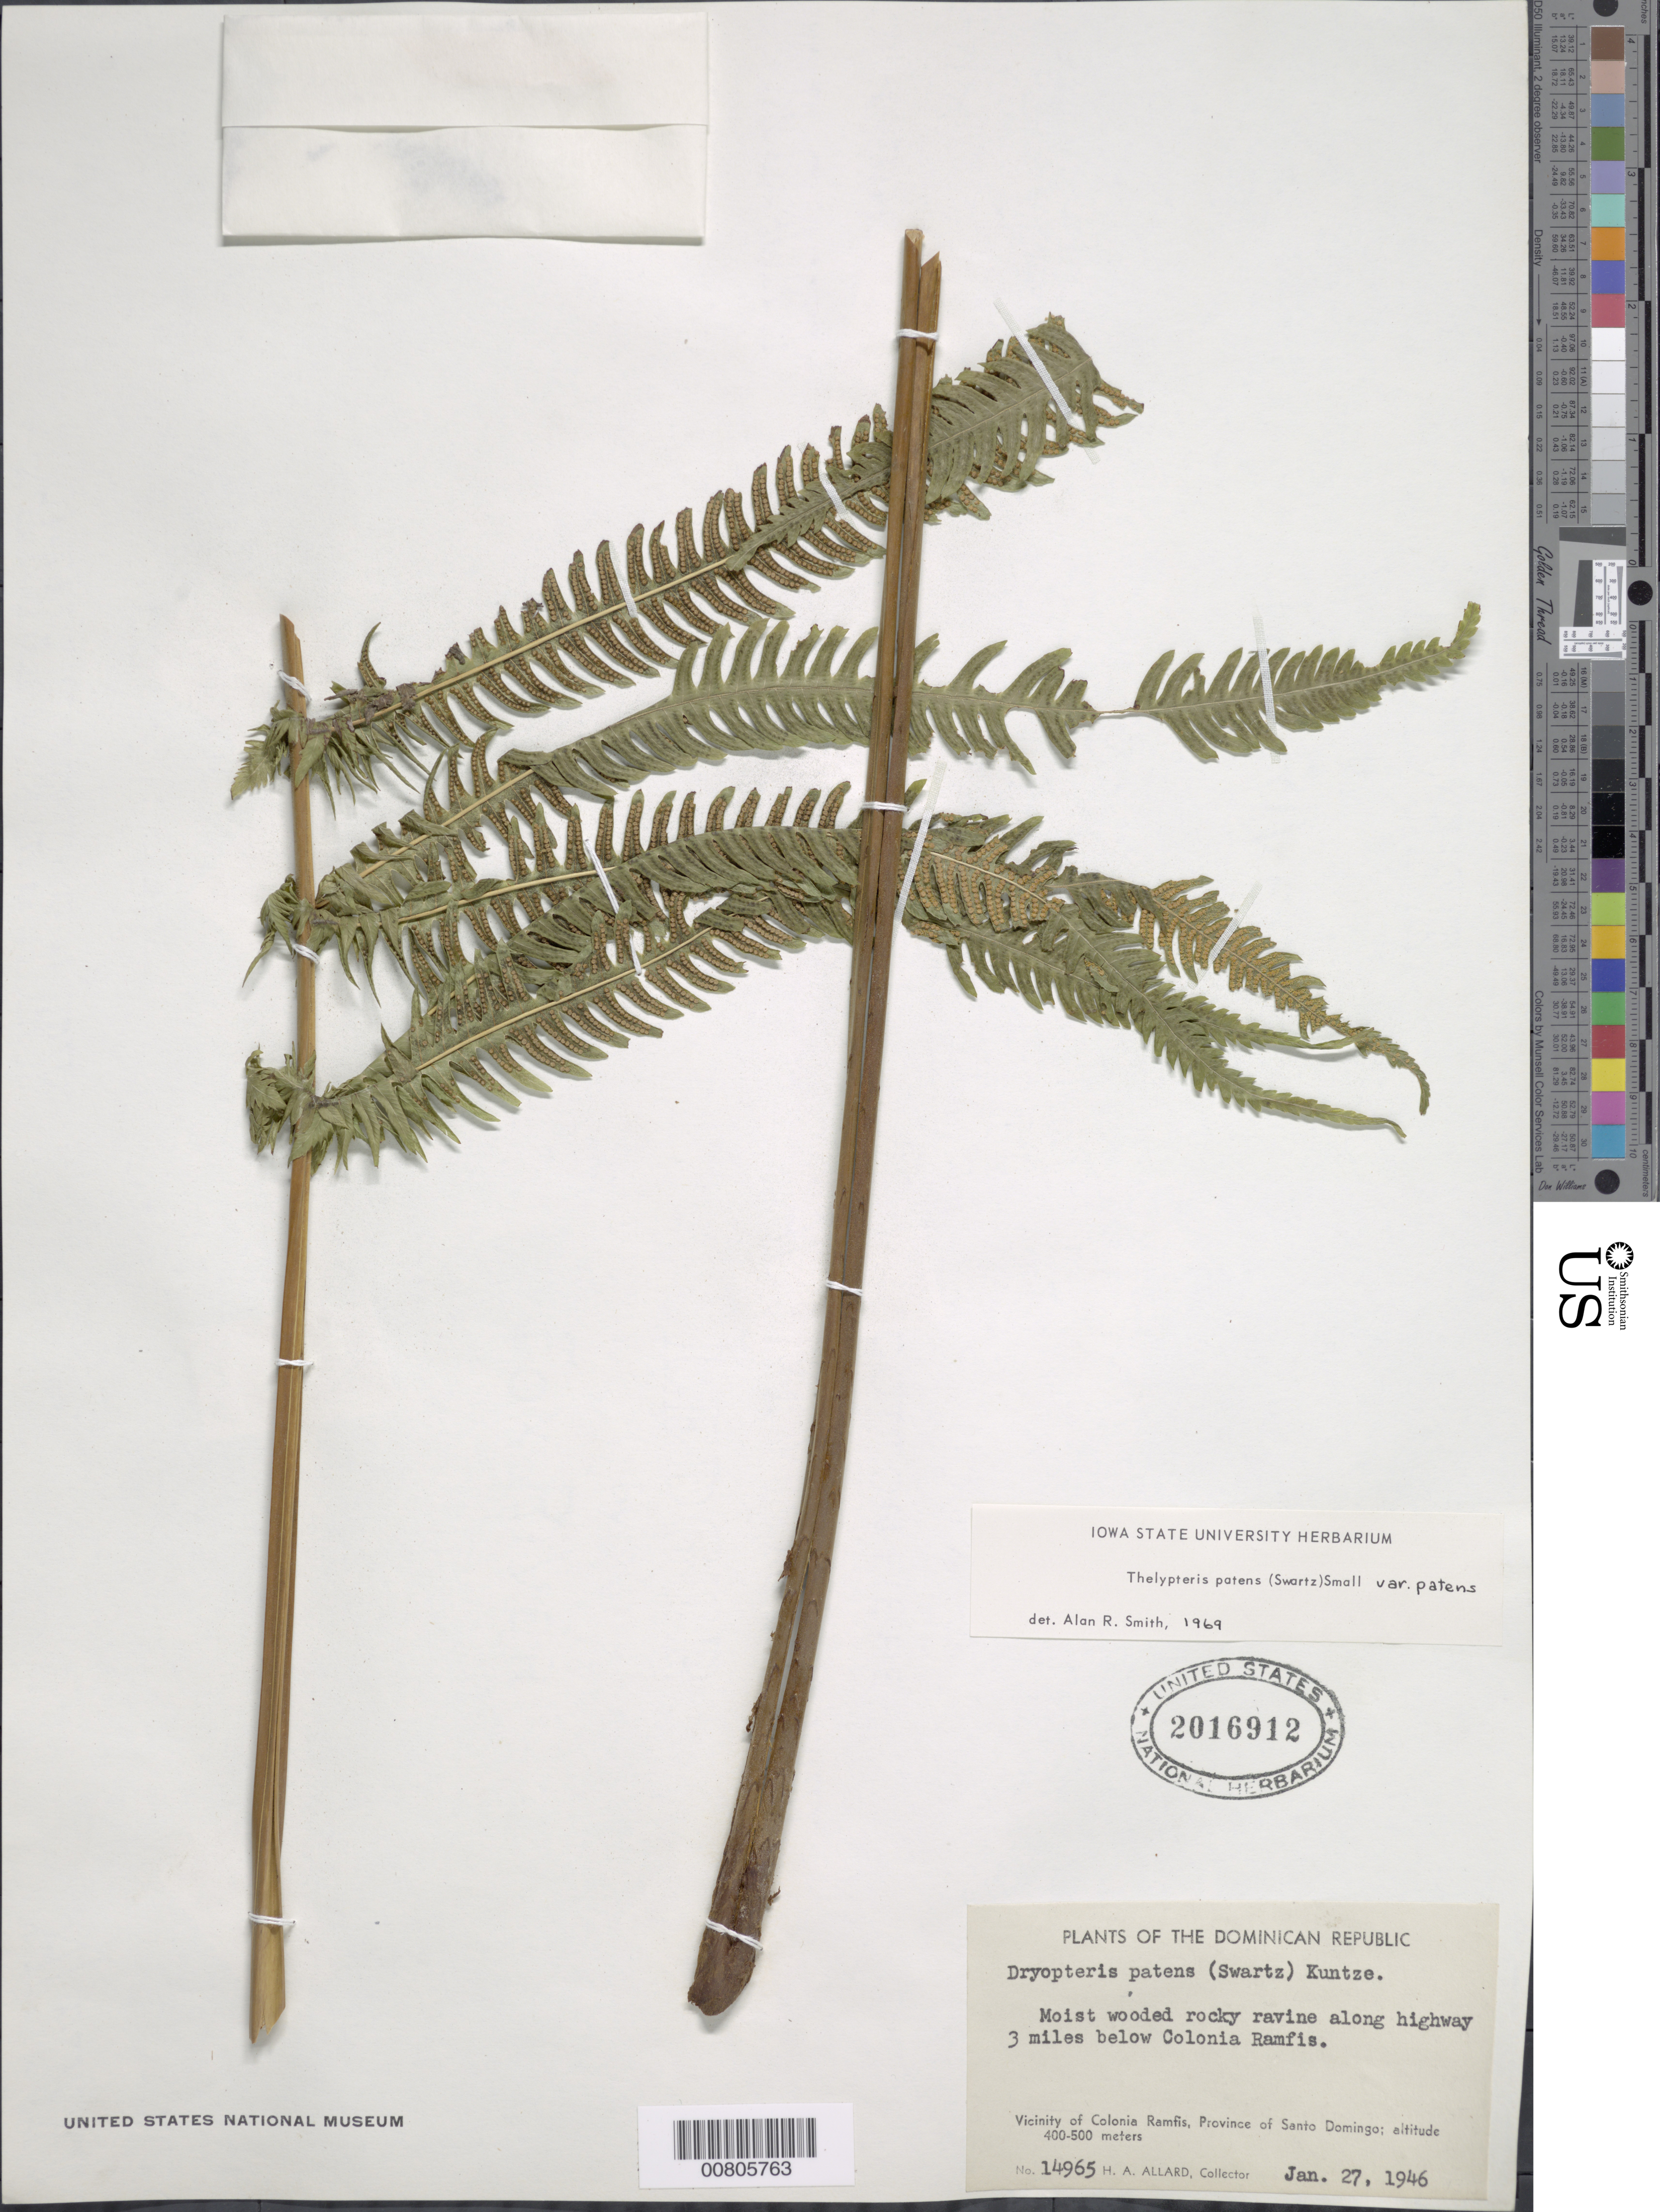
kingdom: Plantae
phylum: Tracheophyta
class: Polypodiopsida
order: Polypodiales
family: Thelypteridaceae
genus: Christella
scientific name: Christella patens var. patens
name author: (Sw.) Holttum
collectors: H. A. Allard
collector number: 14965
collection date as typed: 27 Jan 1946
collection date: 1946-01-27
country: Dominican Republic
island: Hispaniola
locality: Prov. Santo Domingo, 3 miles below Colonia Ramfis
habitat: Moist wooded rocky ravine along highway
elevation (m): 400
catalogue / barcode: US 2016912